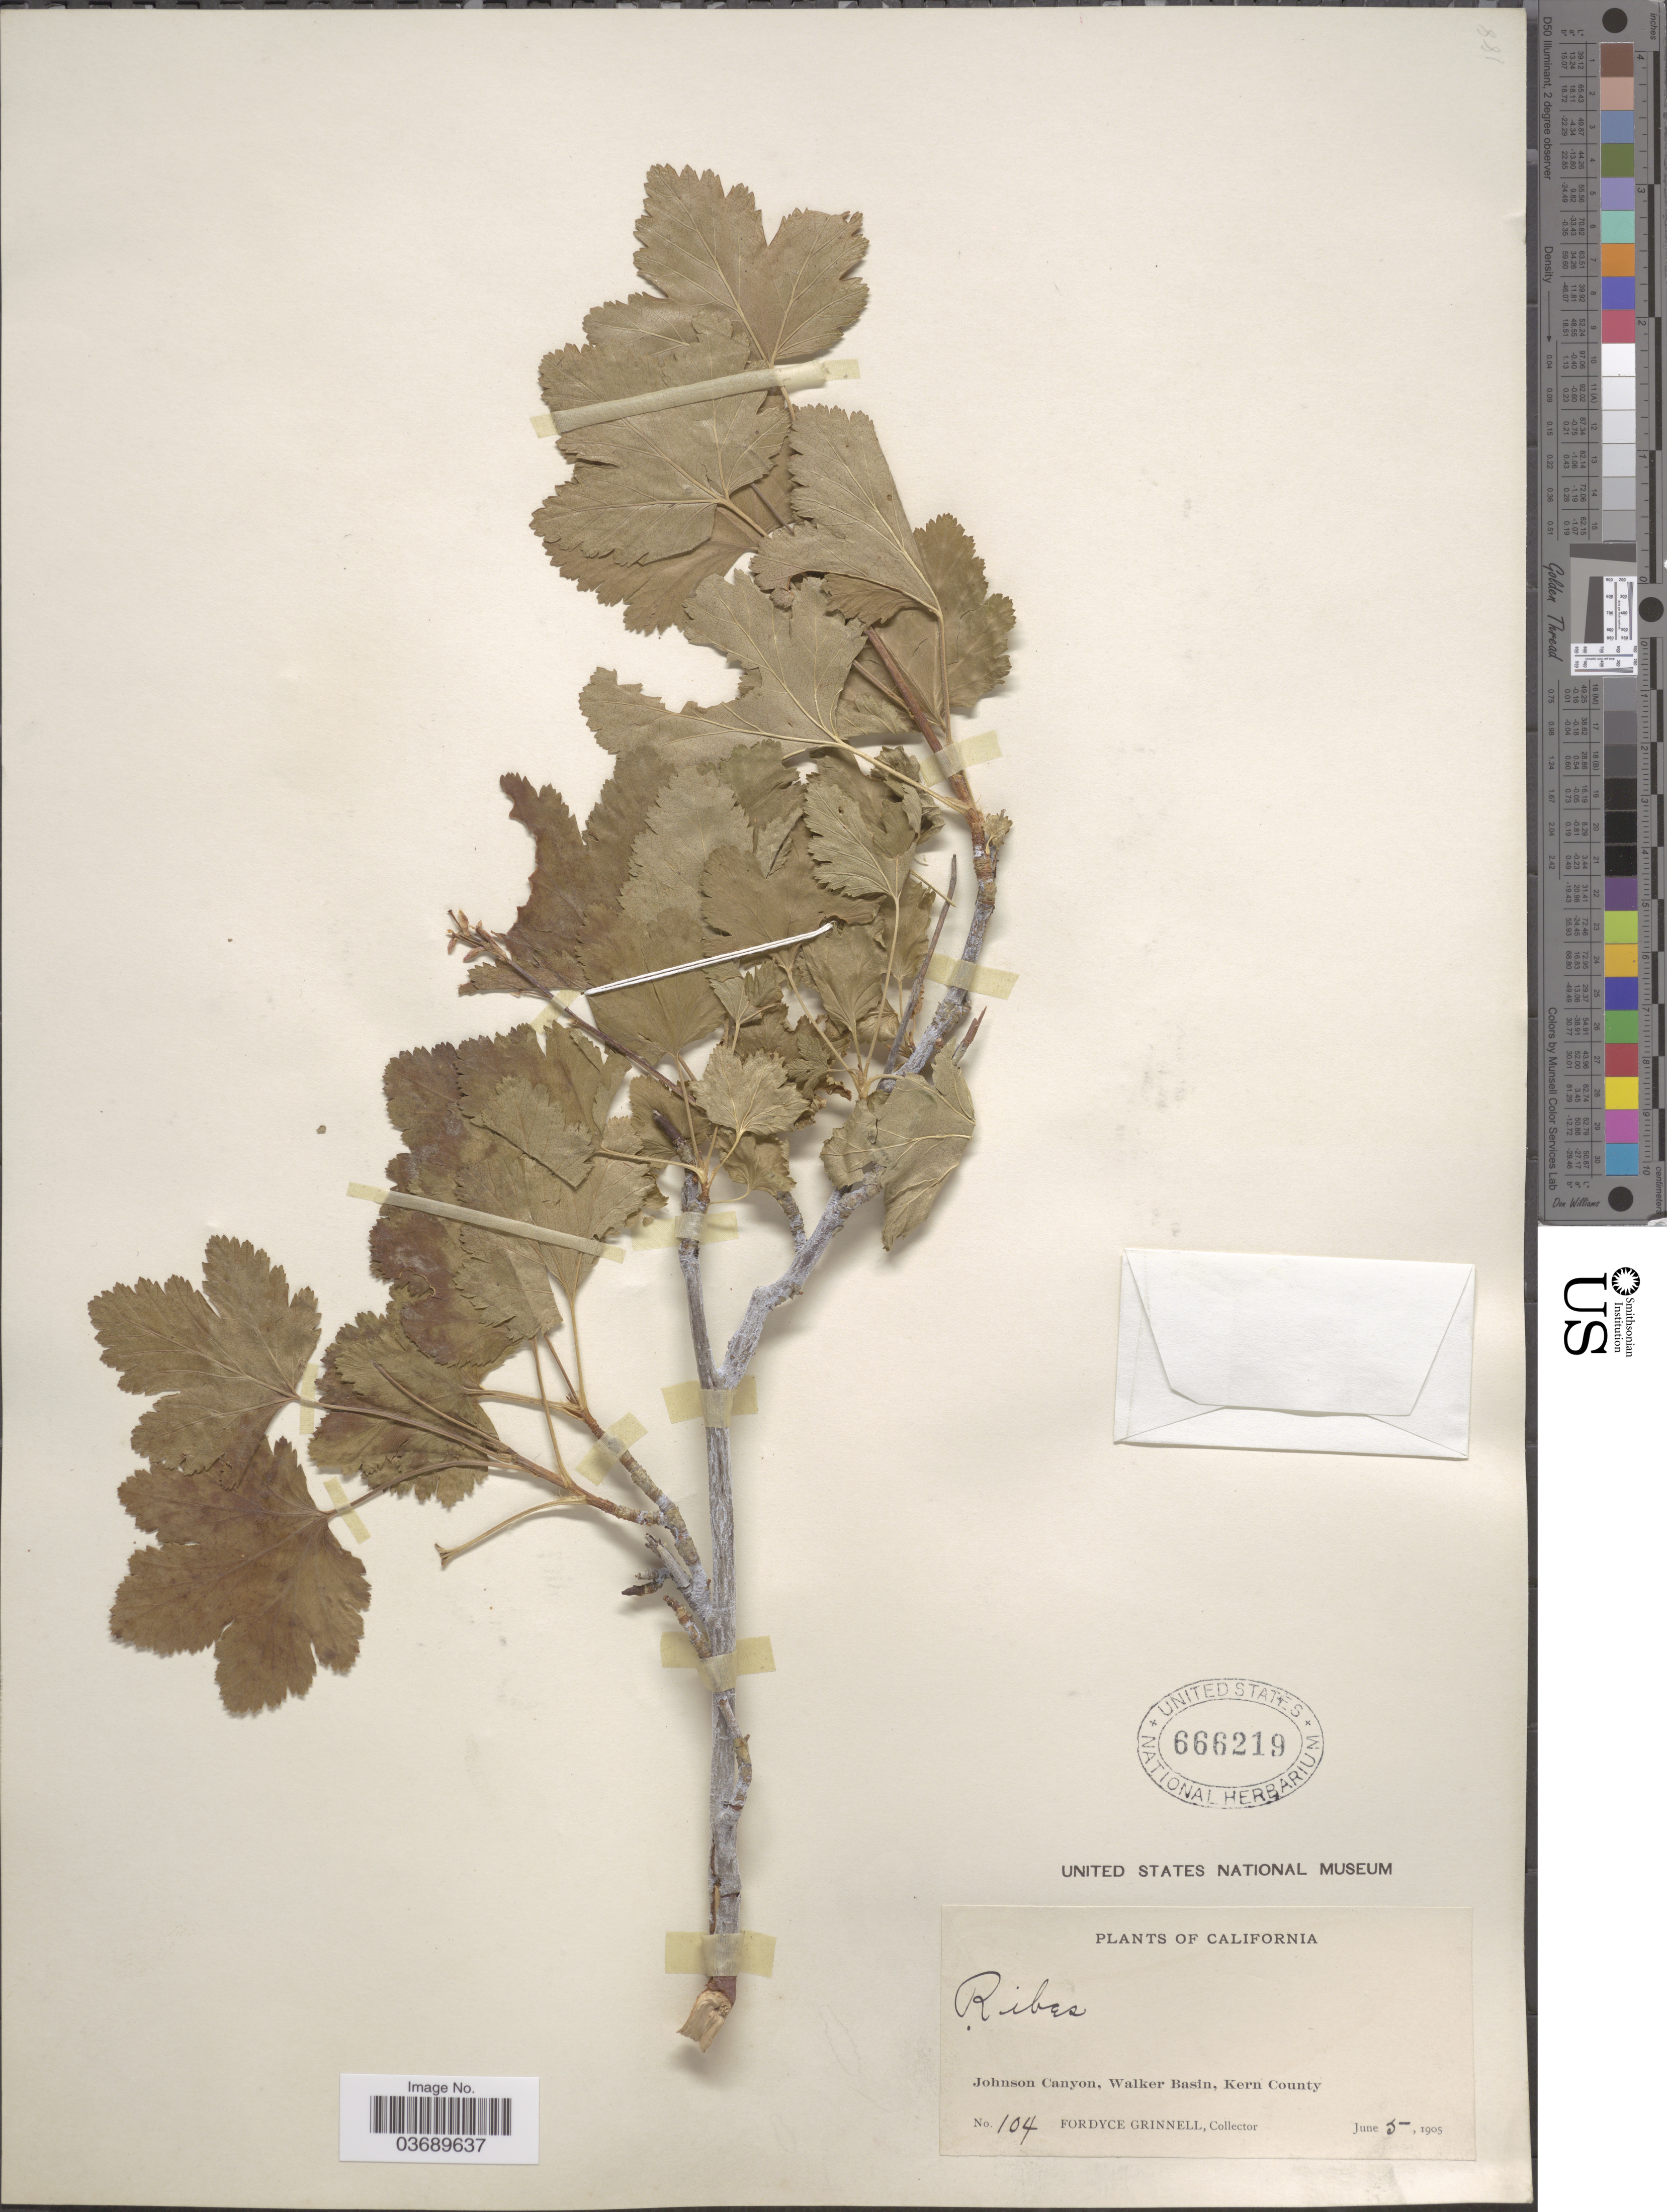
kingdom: Plantae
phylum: Tracheophyta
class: Magnoliopsida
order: Saxifragales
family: Grossulariaceae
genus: Ribes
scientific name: Ribes sp.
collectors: F. Grinnell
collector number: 104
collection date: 1905-06-05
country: United States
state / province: California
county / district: Kern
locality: Johnson Canyon, Walker Basin, Kern County.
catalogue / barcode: US 666219